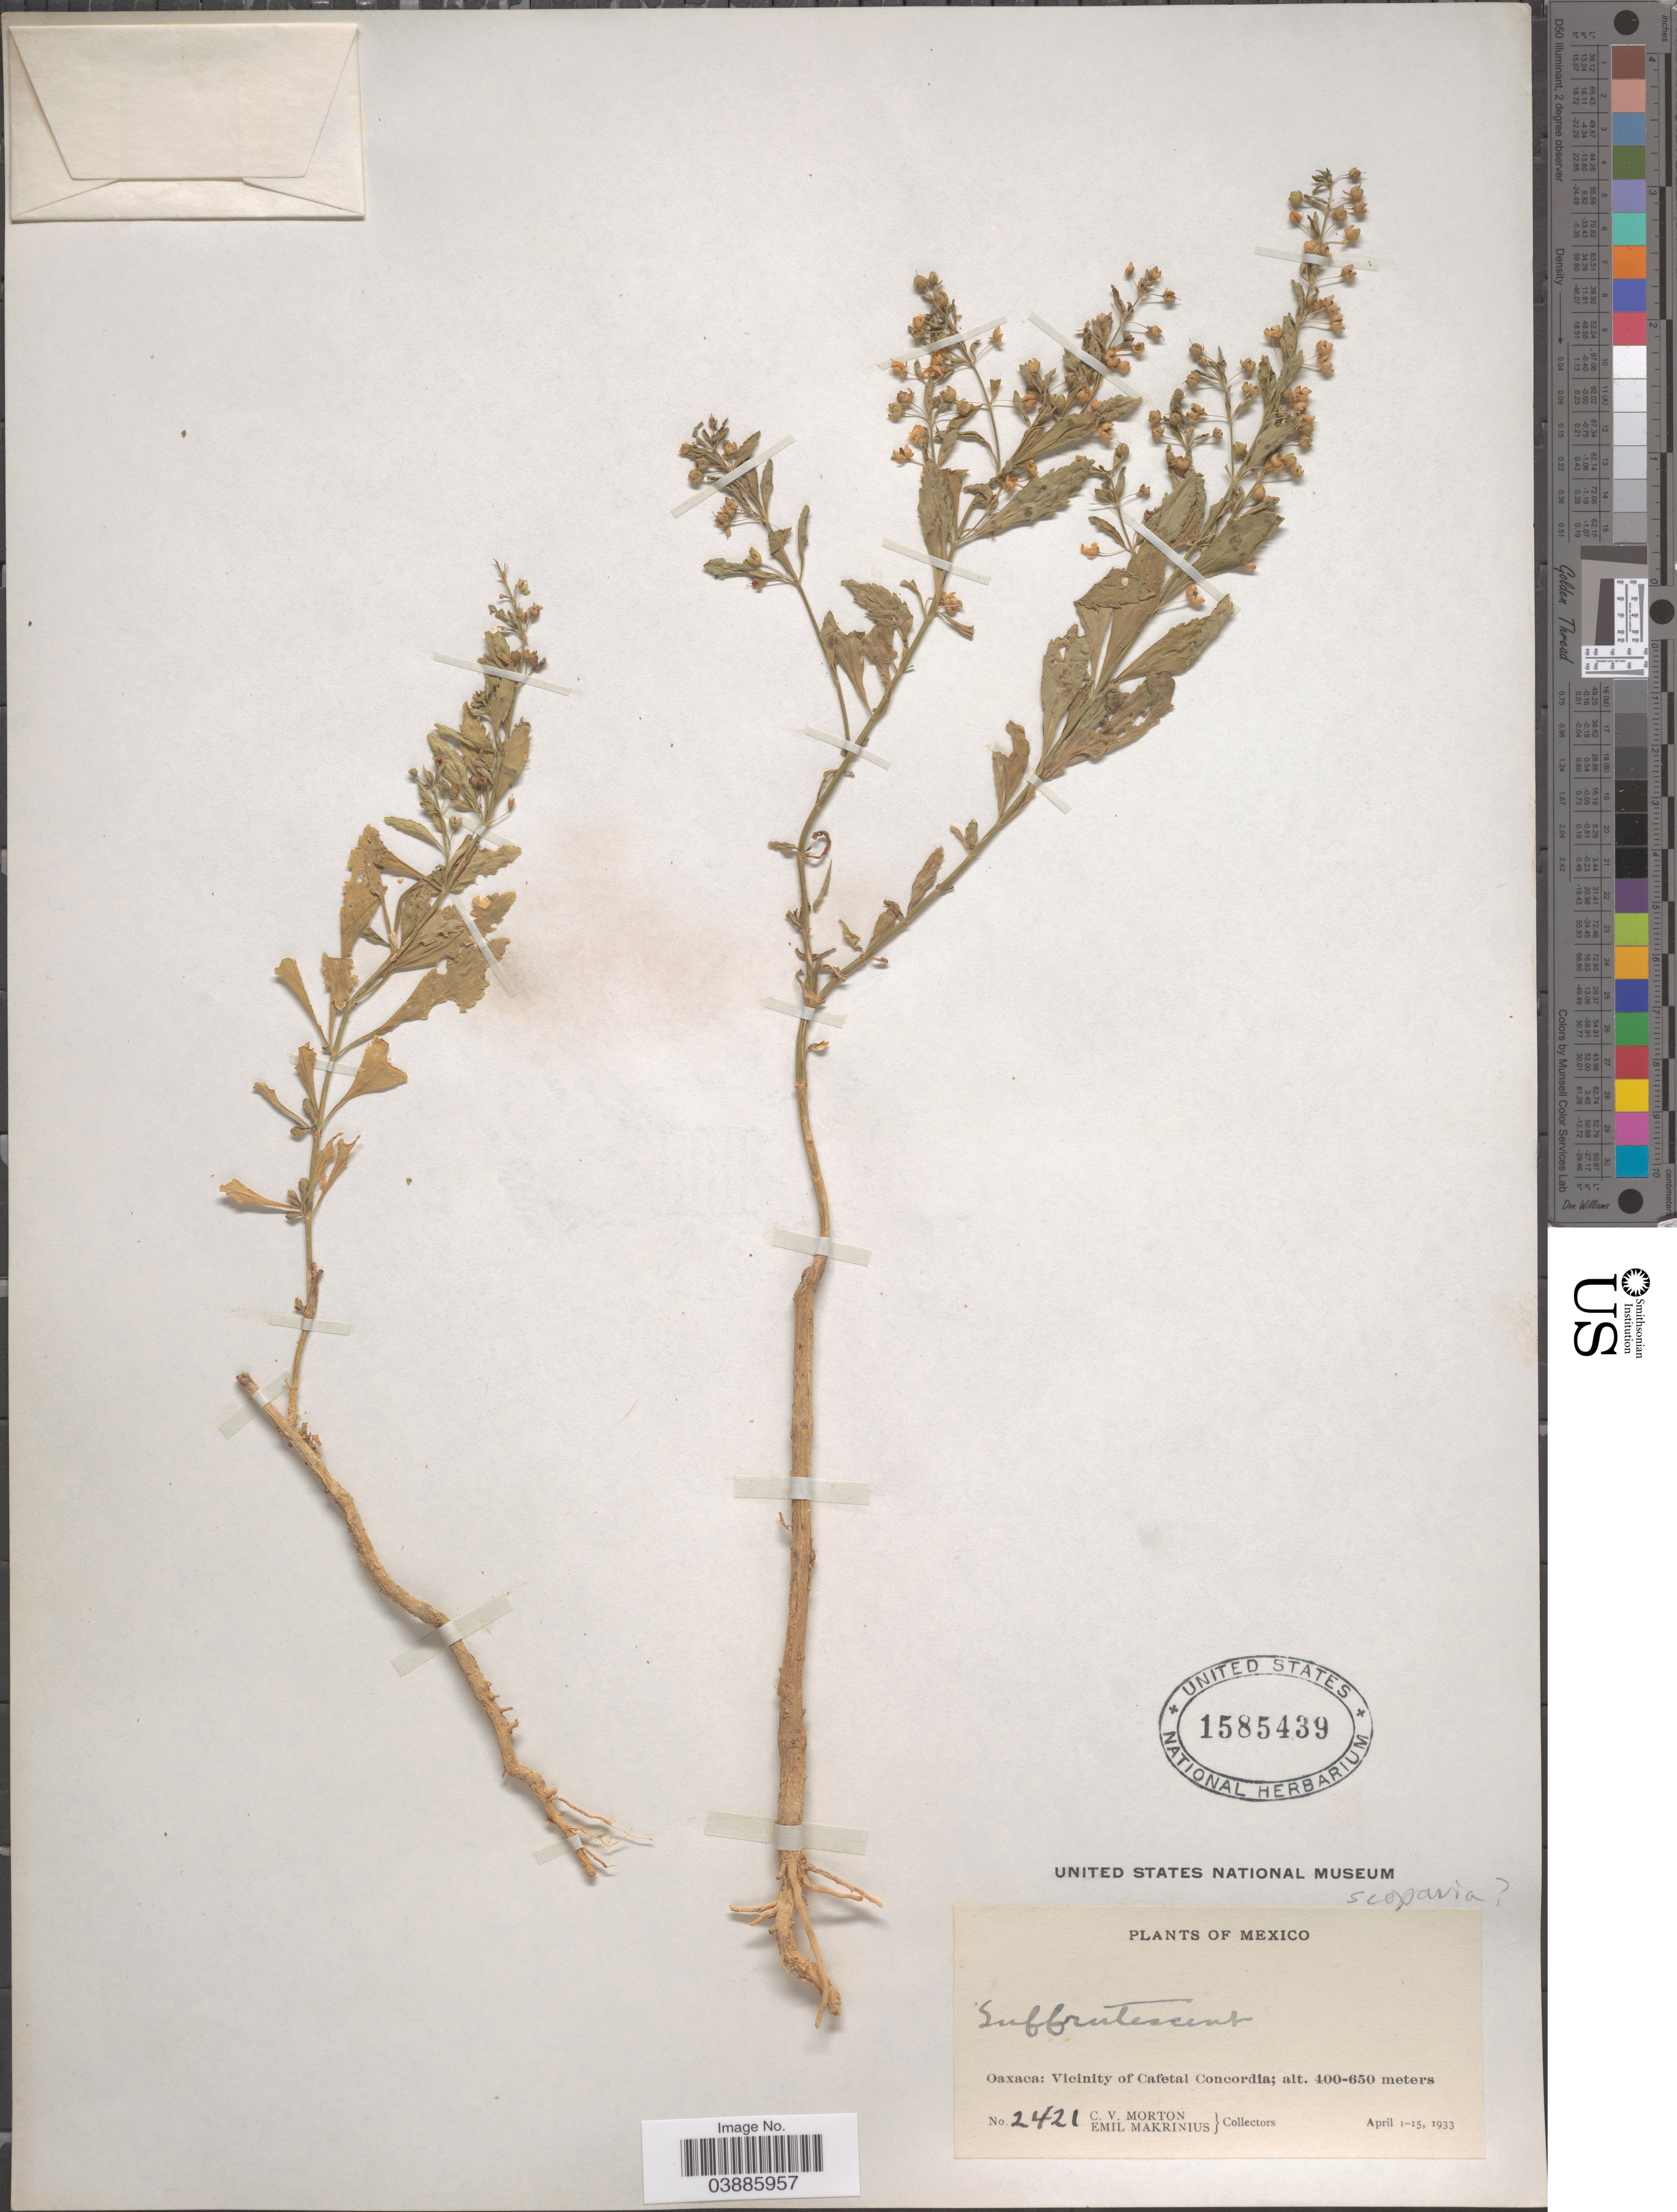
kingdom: Plantae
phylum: Tracheophyta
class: Magnoliopsida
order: Lamiales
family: Plantaginaceae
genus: Scoparia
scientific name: Scoparia sp.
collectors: C. V. Morton & E. Makrinius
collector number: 2421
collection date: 1933-04-01/1933-04-15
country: Mexico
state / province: Oaxaca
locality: Vicinity of Cafetal Concordia.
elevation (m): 400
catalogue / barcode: US 1585439